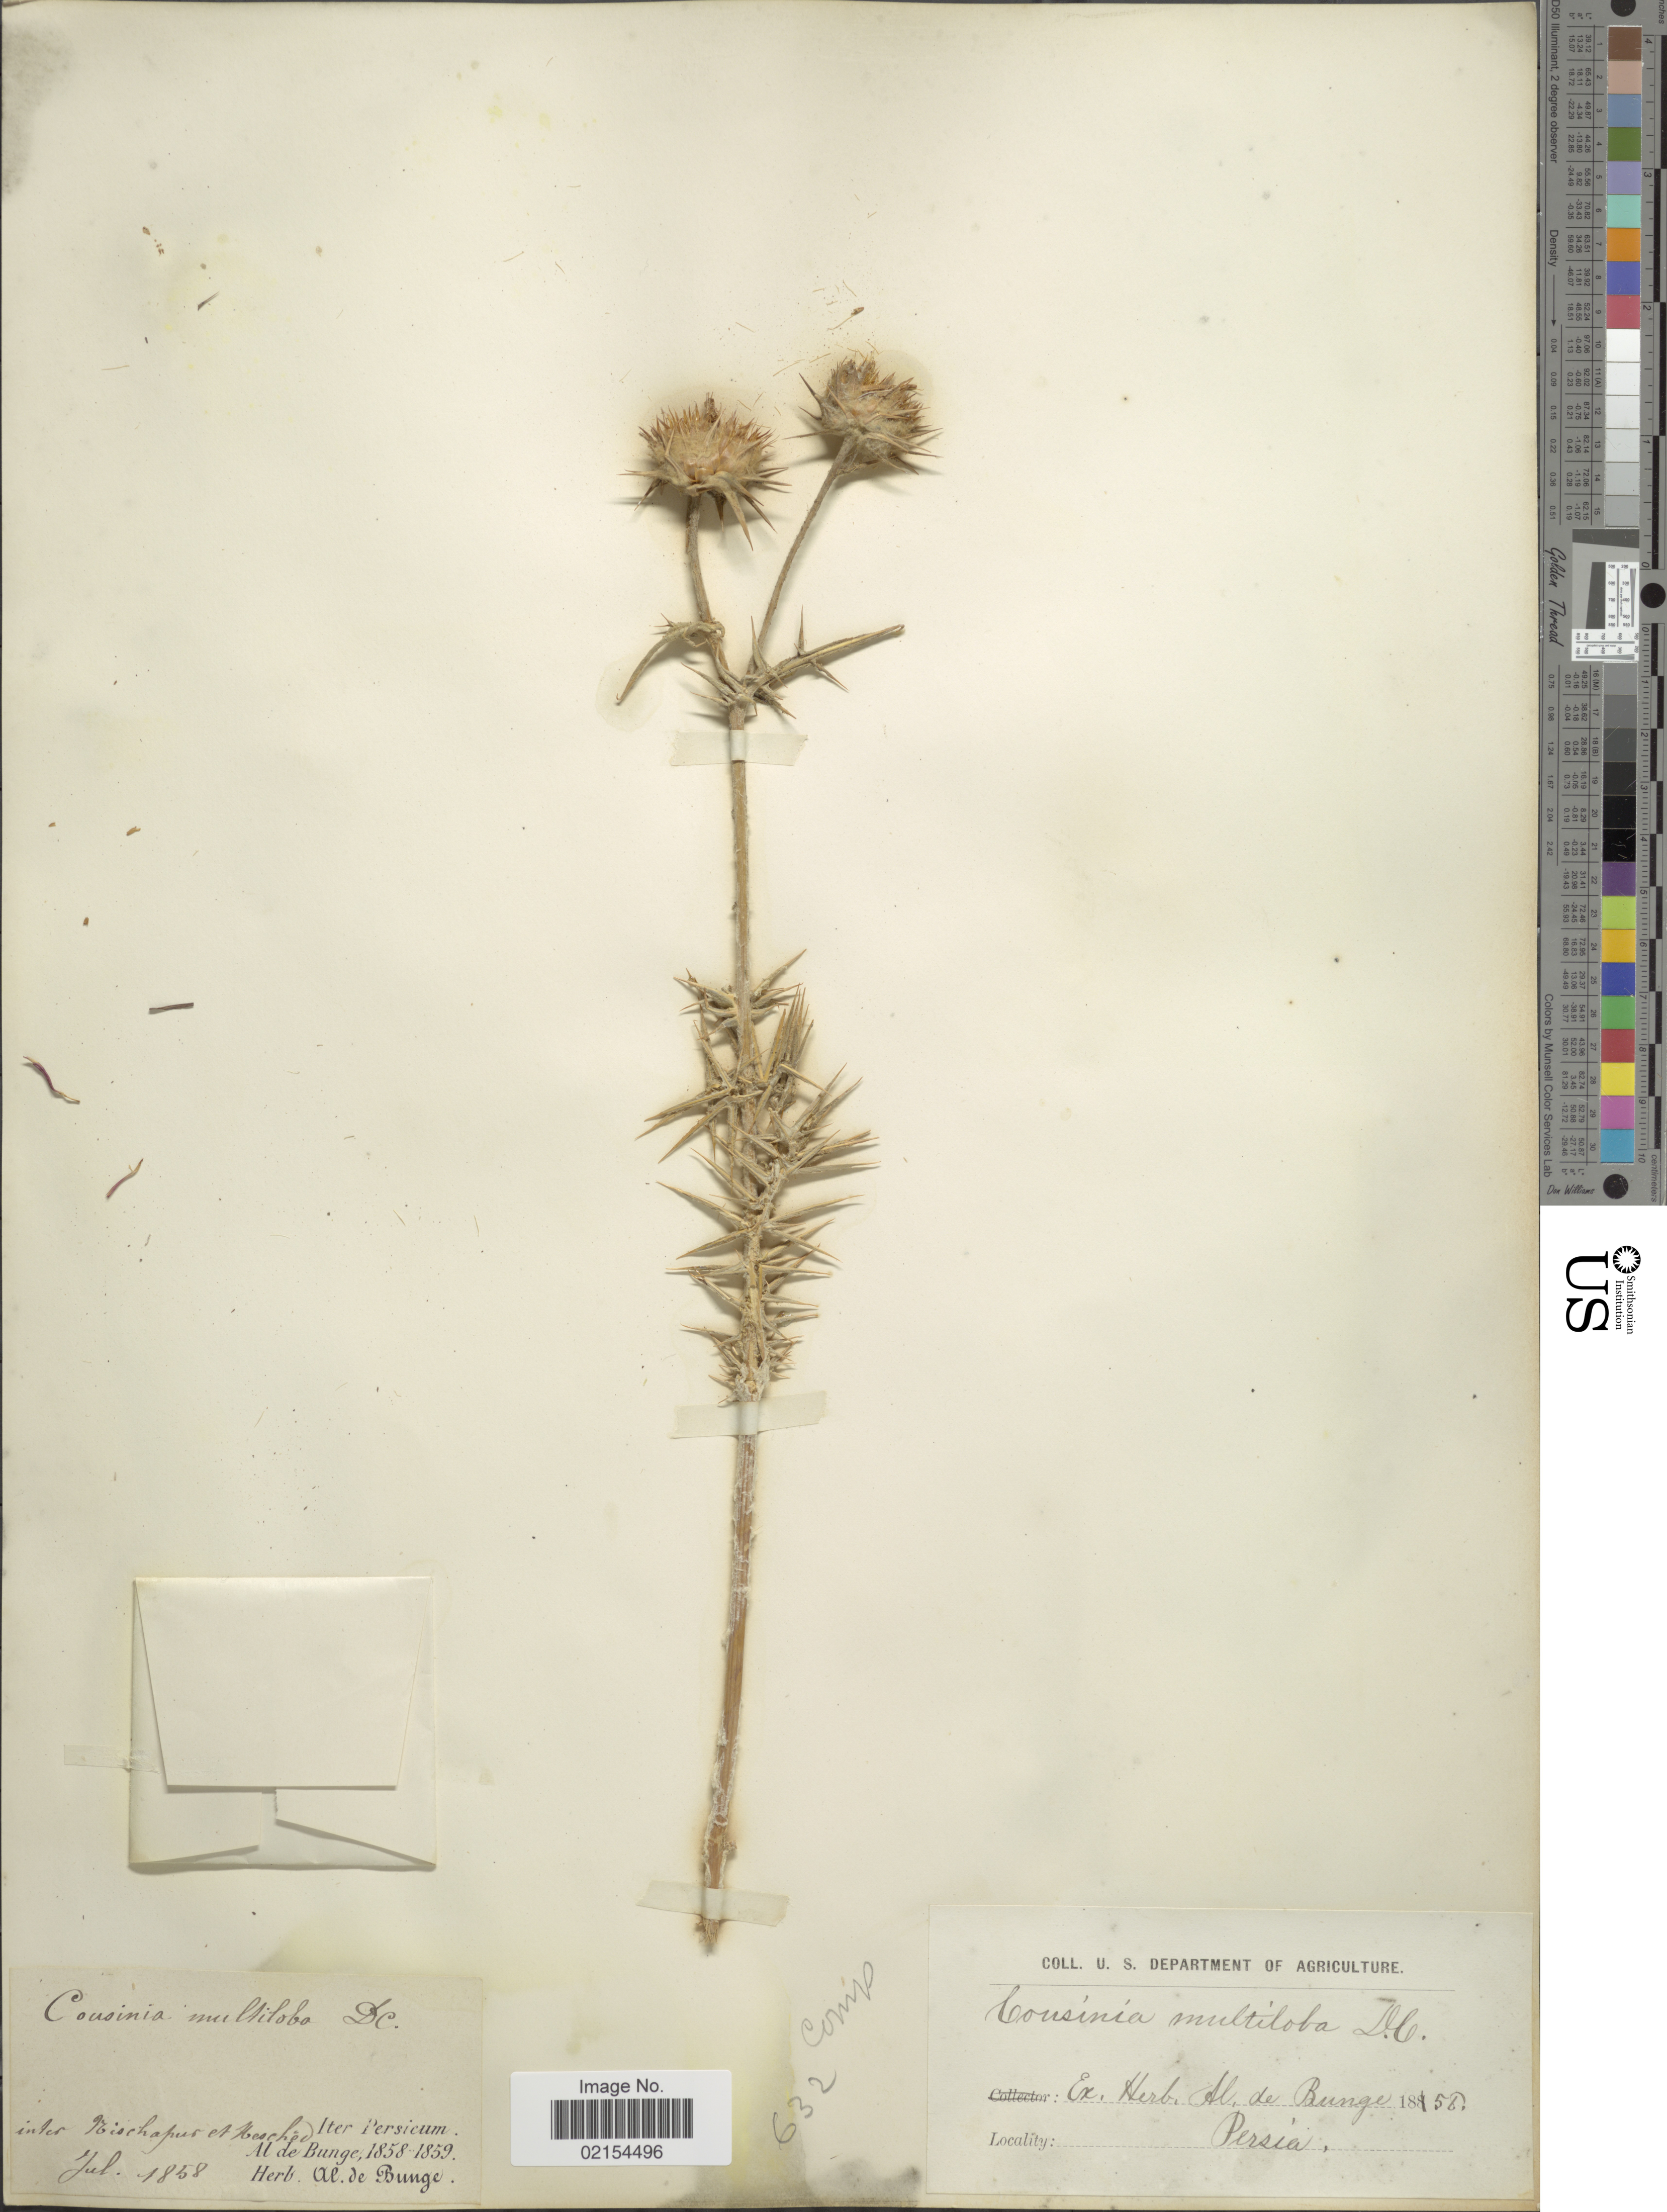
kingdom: Plantae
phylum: Tracheophyta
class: Magnoliopsida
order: Asterales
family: Asteraceae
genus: Cousinia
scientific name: Cousinia multiloba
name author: DC.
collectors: A. de Bunge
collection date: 1858-07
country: Iran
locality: Persia, Inter Mischapur et Neschipe [interpreted], Iter Persicum